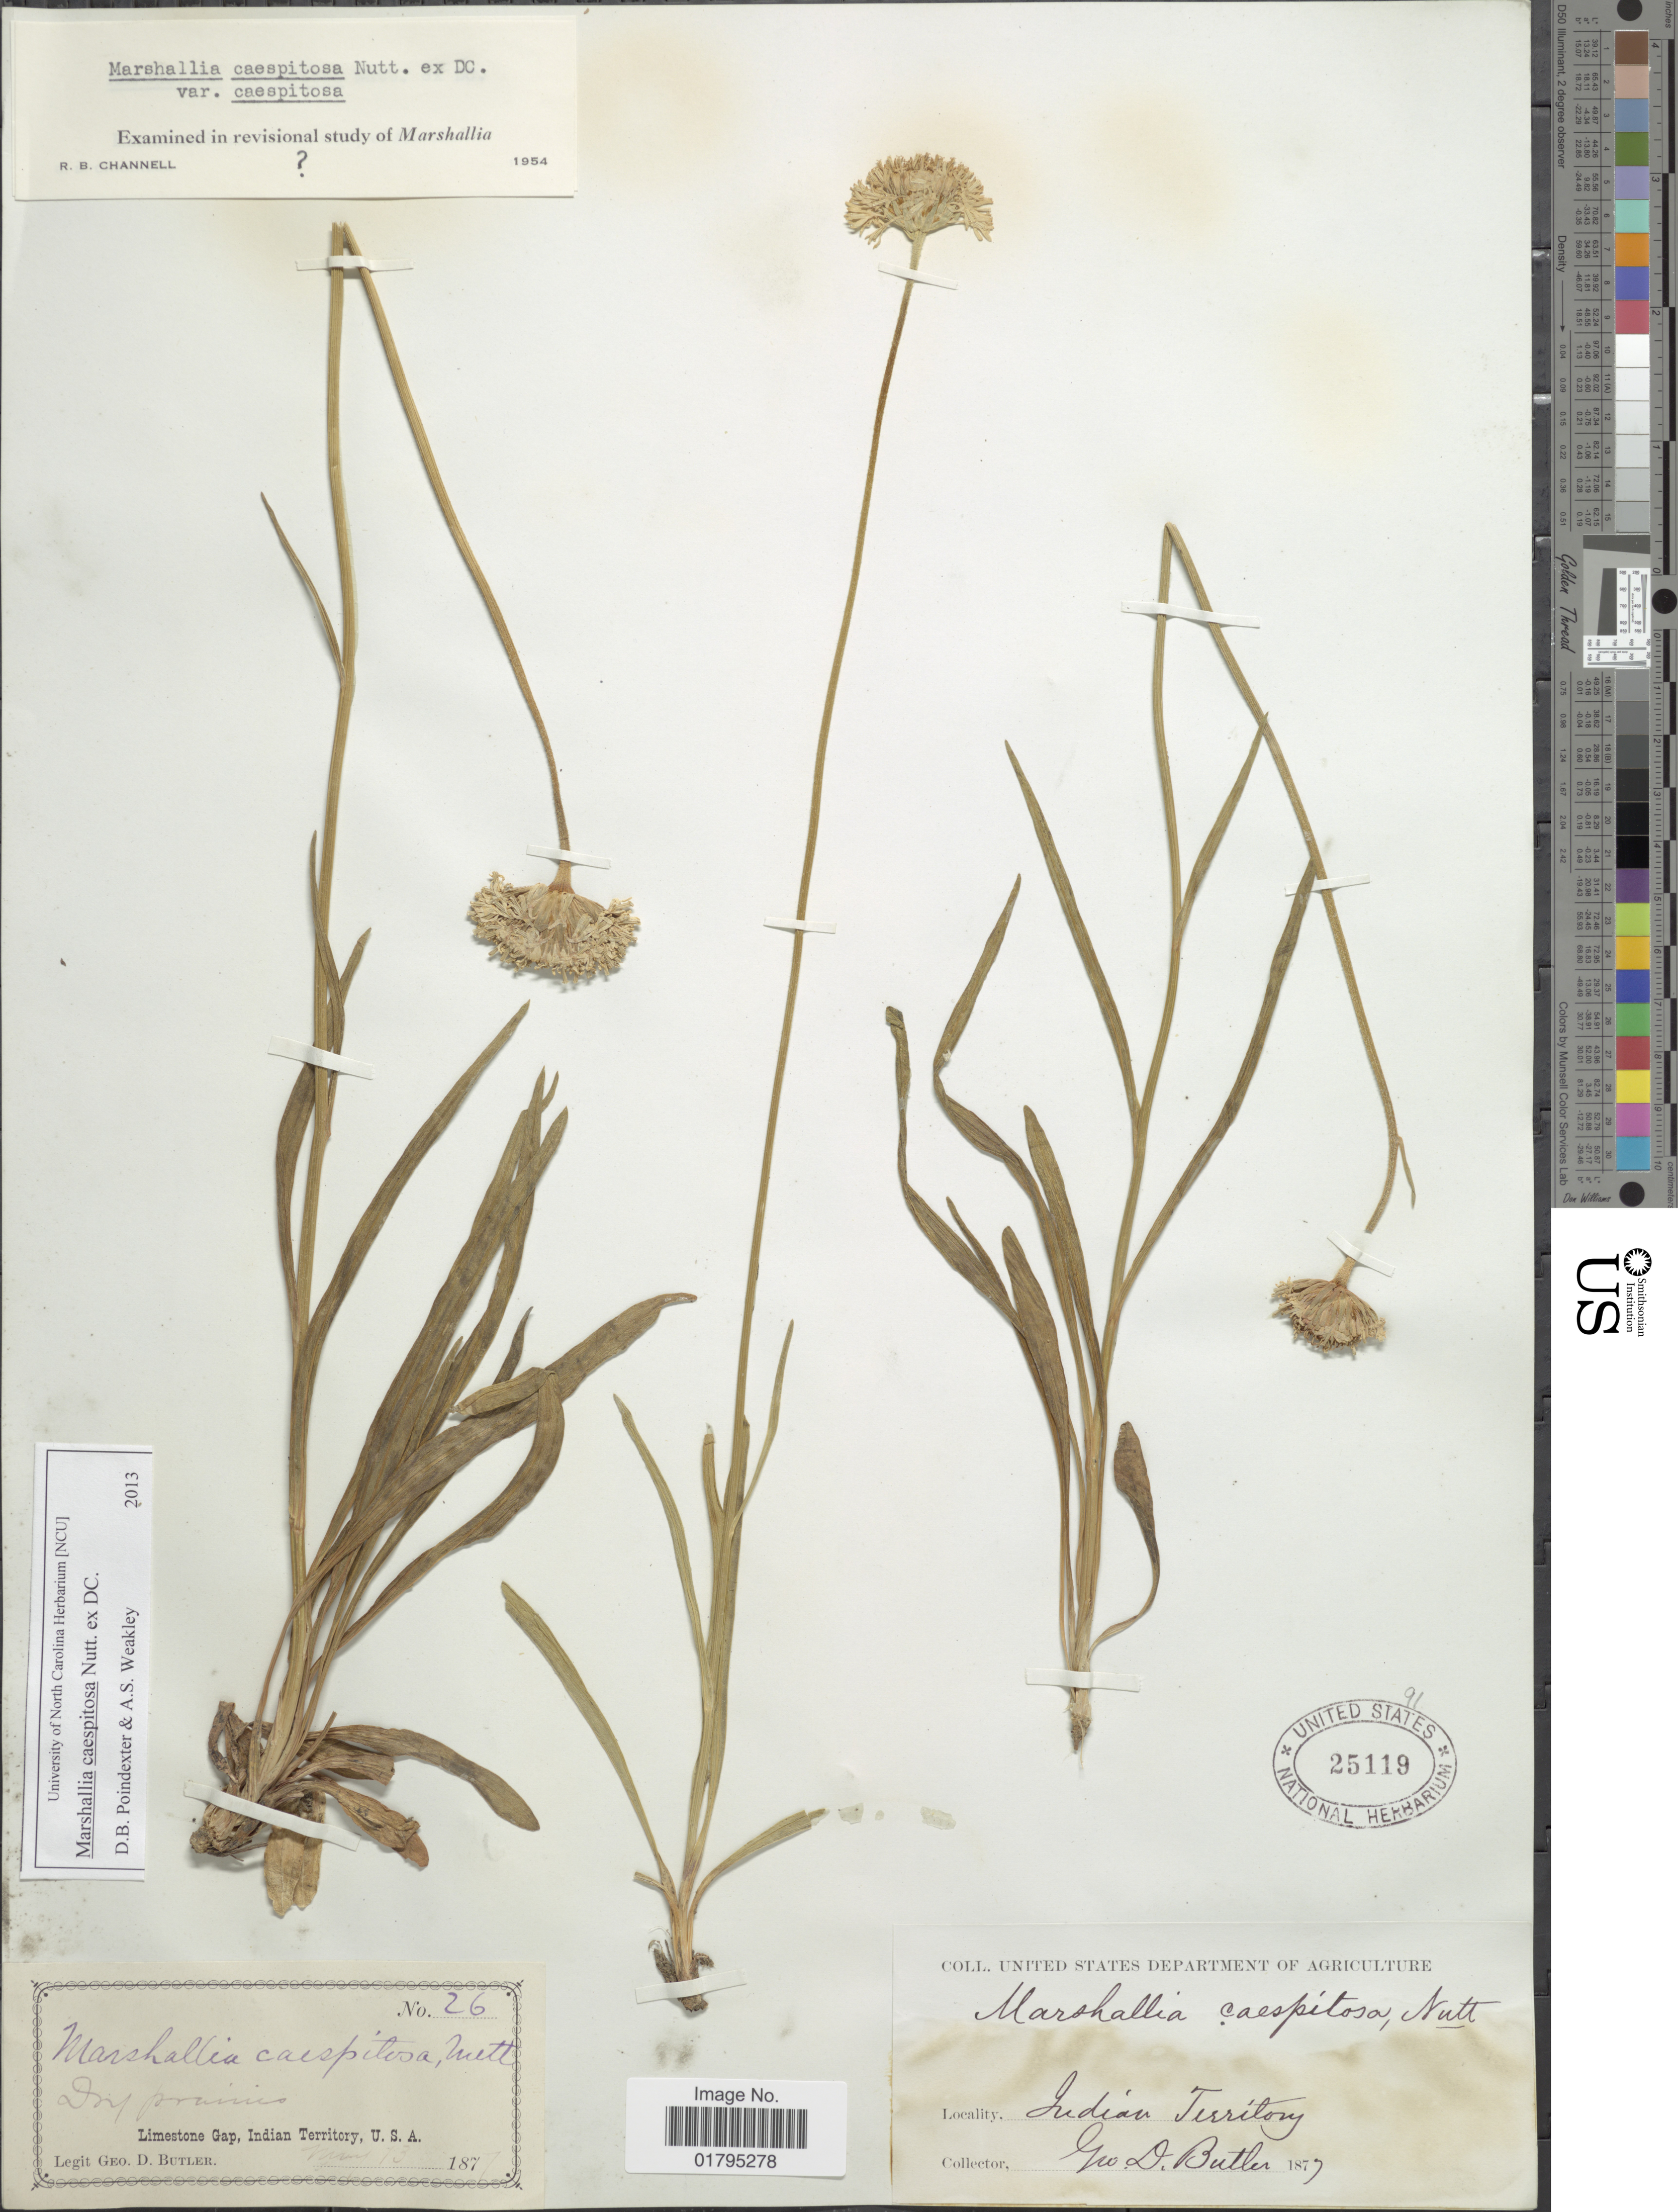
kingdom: Plantae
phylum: Tracheophyta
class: Magnoliopsida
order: Asterales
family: Asteraceae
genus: Marshallia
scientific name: Marshallia caespitosa var. caespitosa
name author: Nutt. ex DC.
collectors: G. D. Butler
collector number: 26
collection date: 1877-05-13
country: United States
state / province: Oklahoma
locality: Limestone Gap, Indian Territory, U.S.A.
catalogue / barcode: US 25119